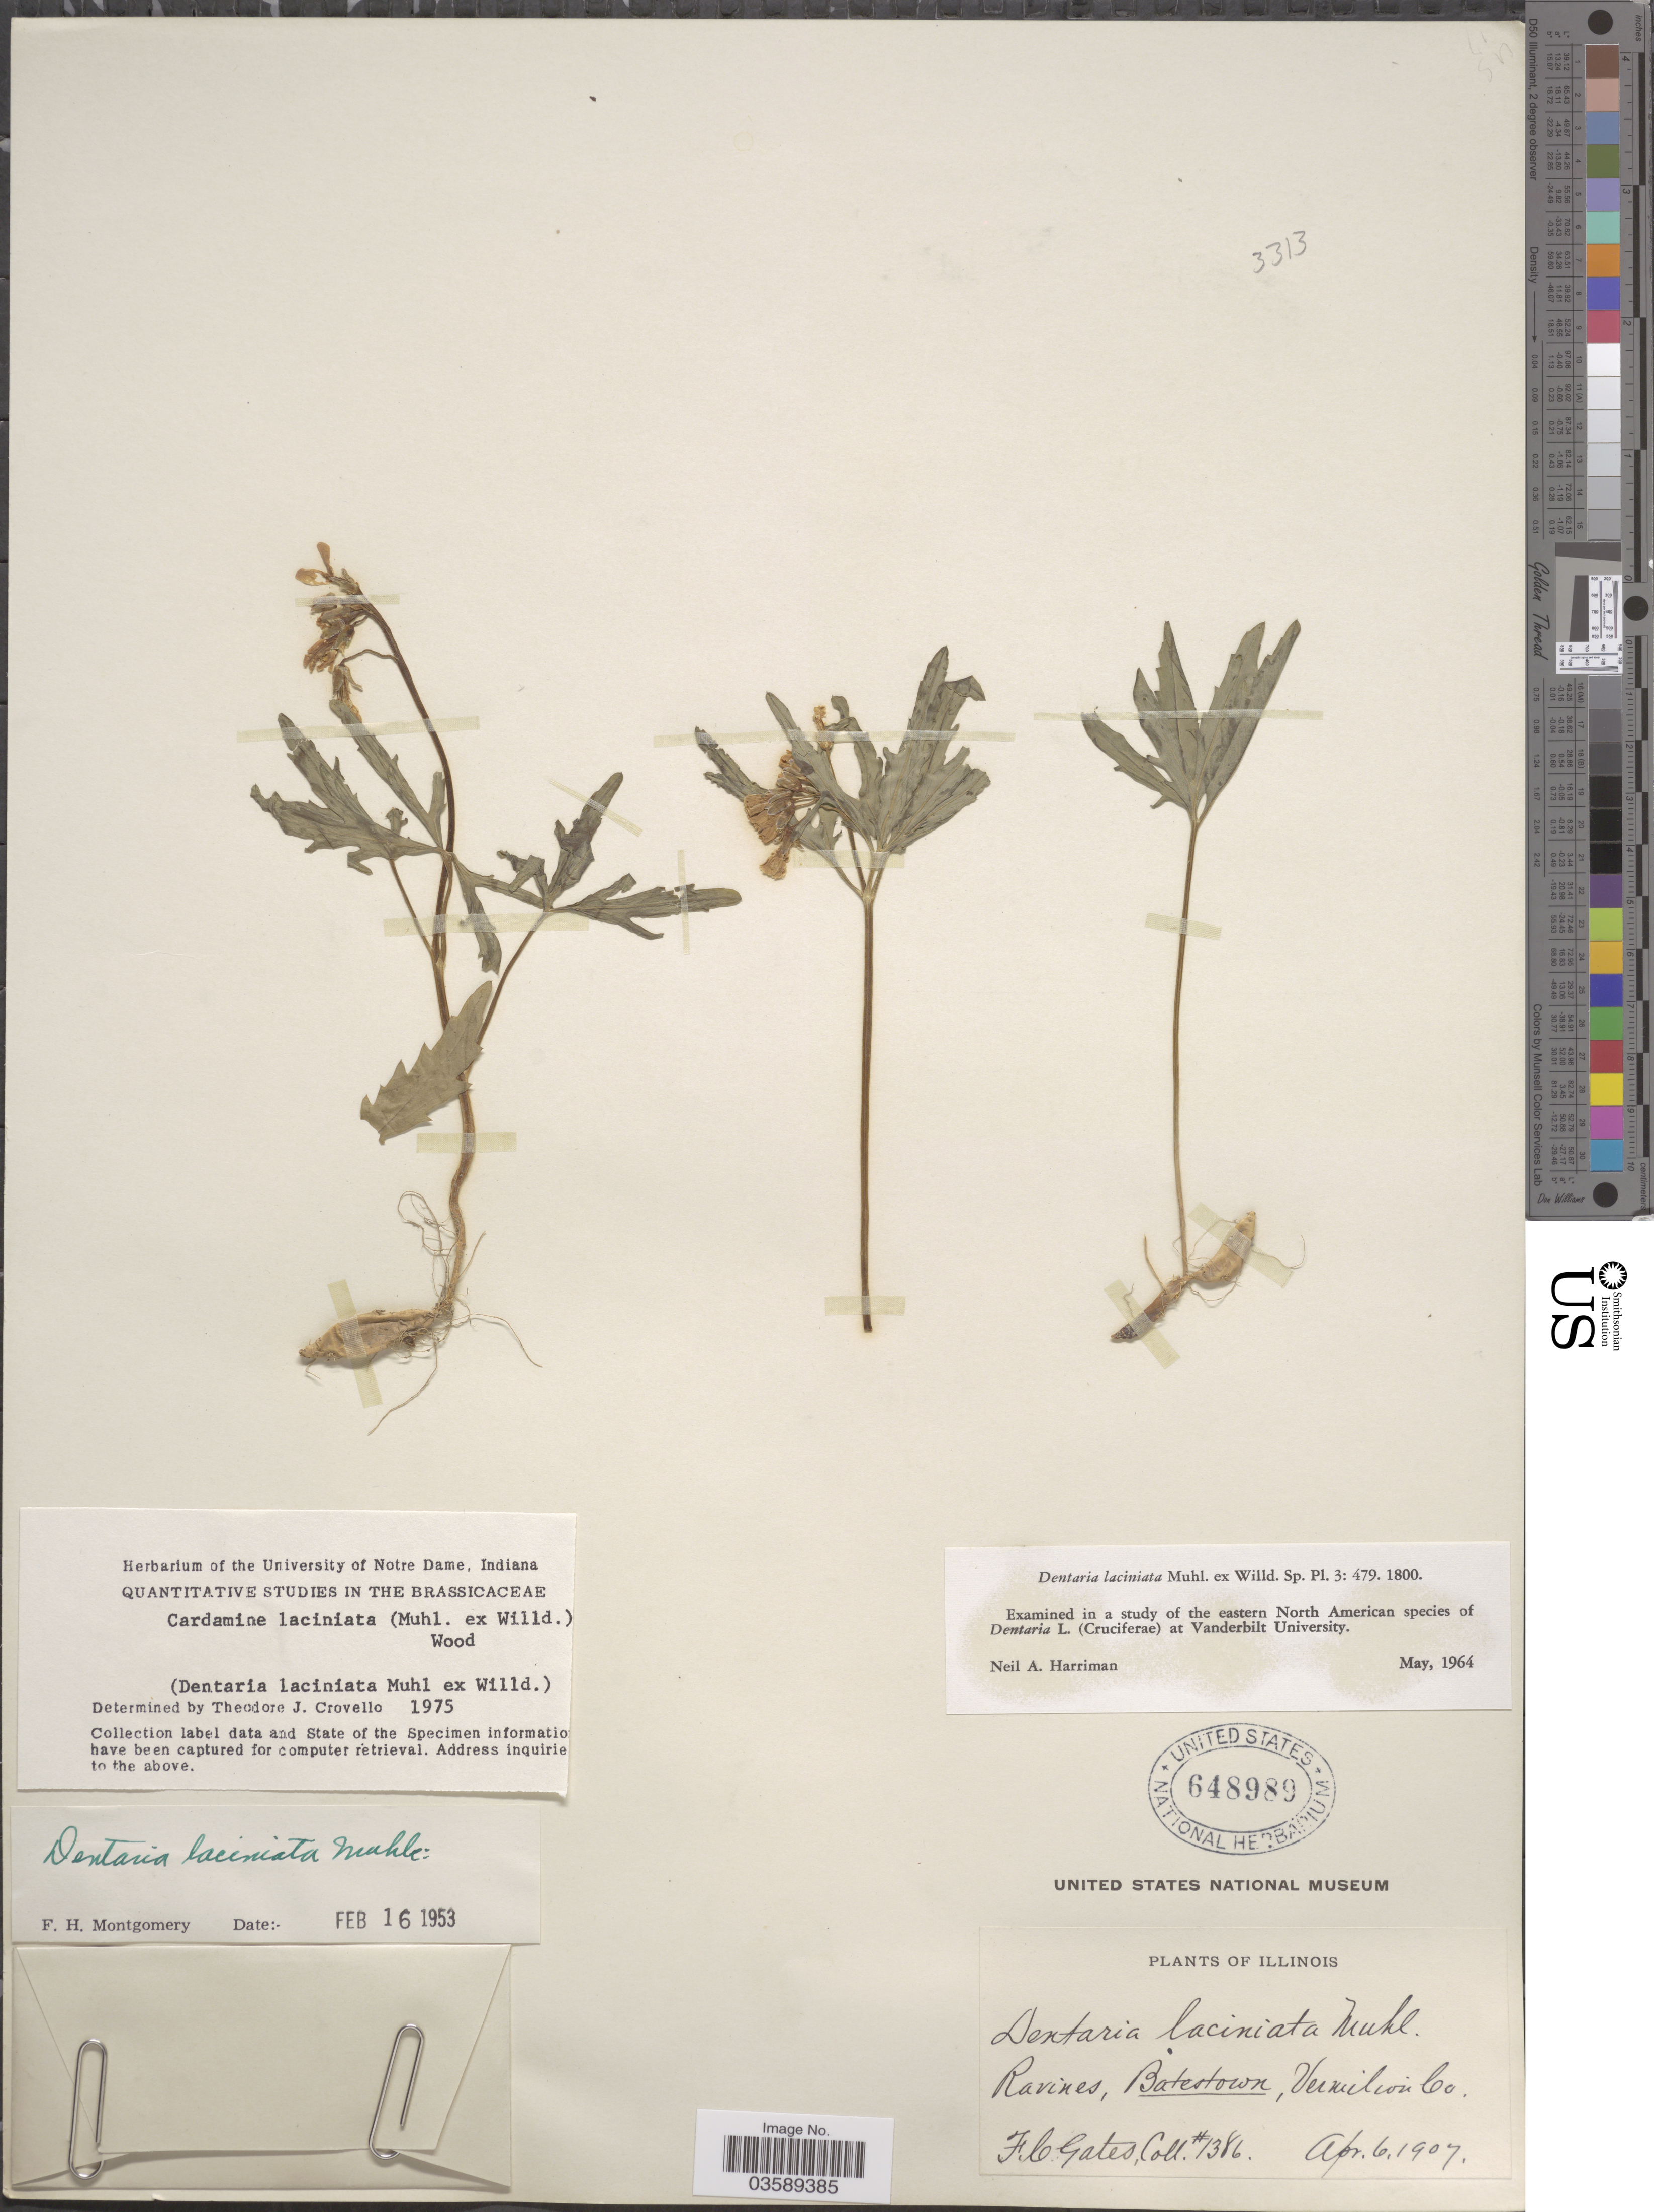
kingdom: Plantae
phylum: Tracheophyta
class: Magnoliopsida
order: Brassicales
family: Brassicaceae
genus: Cardamine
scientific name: Cardamine laciniata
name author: (Hook.) Steud.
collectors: F. C. Gates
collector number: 1386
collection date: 1907-04-06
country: United States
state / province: Illinois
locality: Ravines, Batestown, Vermilion Co.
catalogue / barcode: US 648989